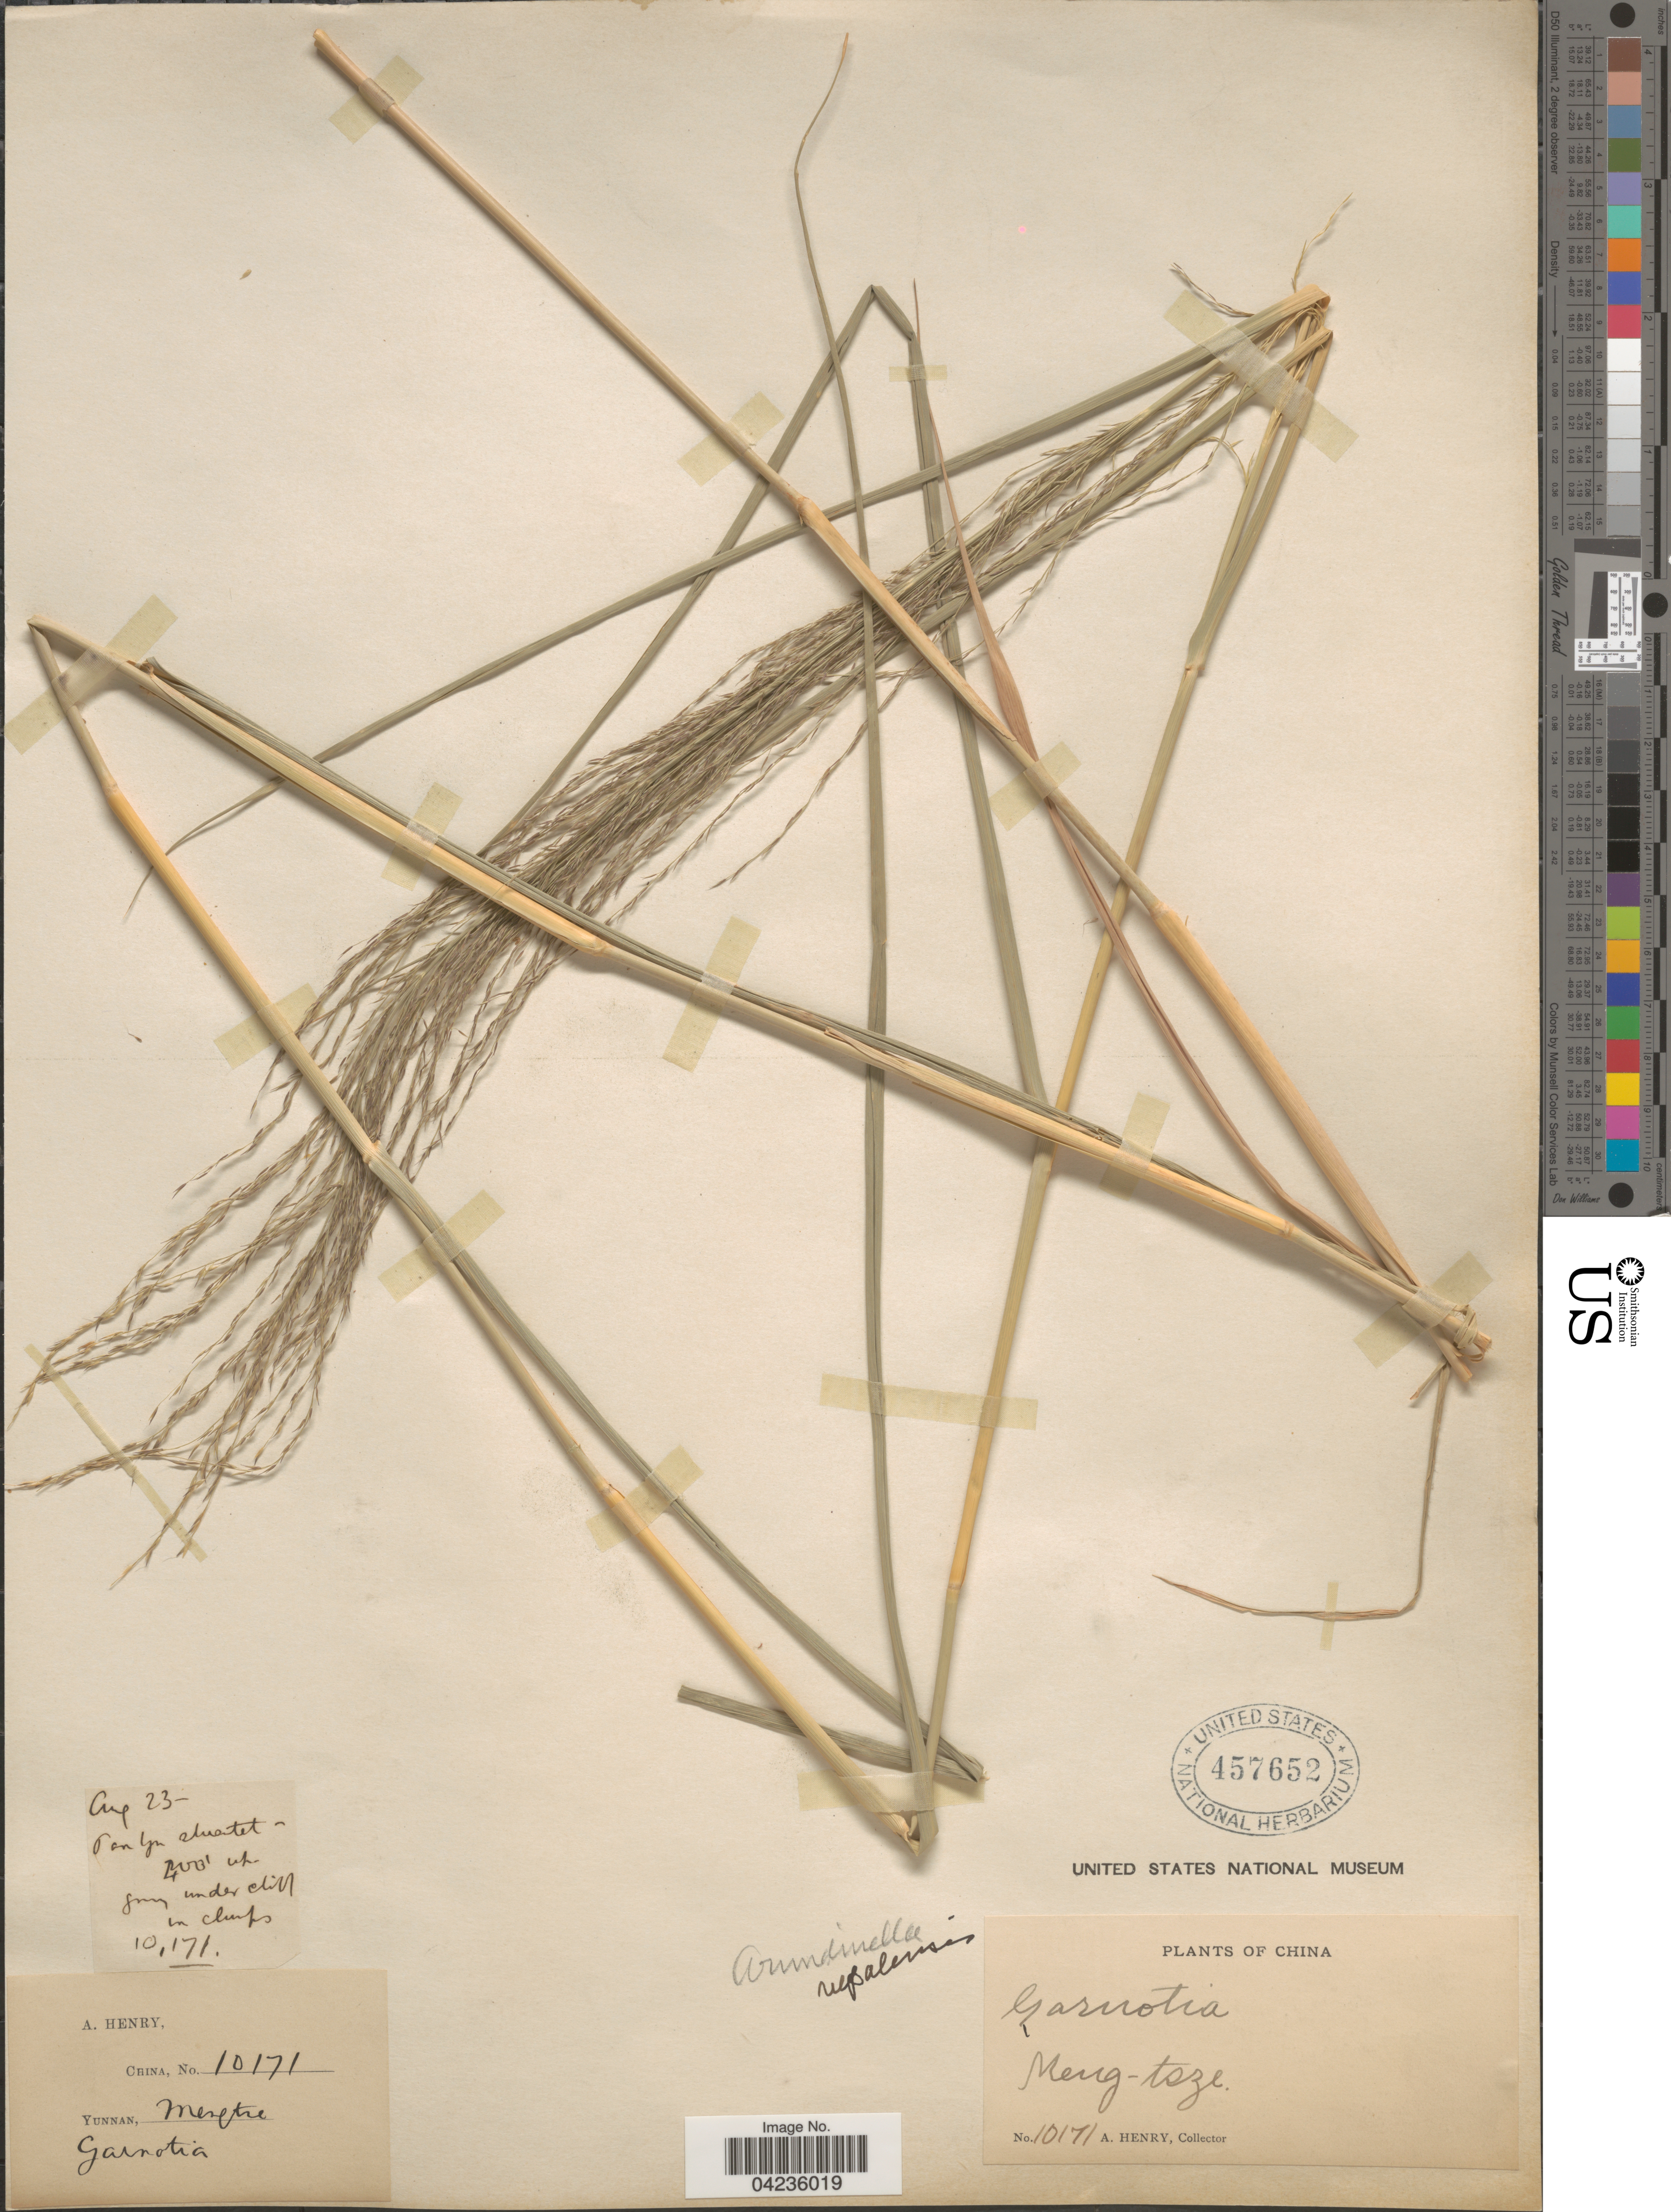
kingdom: Plantae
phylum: Tracheophyta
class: Liliopsida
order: Poales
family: Poaceae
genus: Arundinella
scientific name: Arundinella nepalensis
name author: Trin.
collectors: A. Henry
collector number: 10171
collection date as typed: Transcribed d/m/y: /8/23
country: China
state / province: Yunnan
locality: Meng-tsze.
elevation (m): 122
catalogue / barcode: US 457652